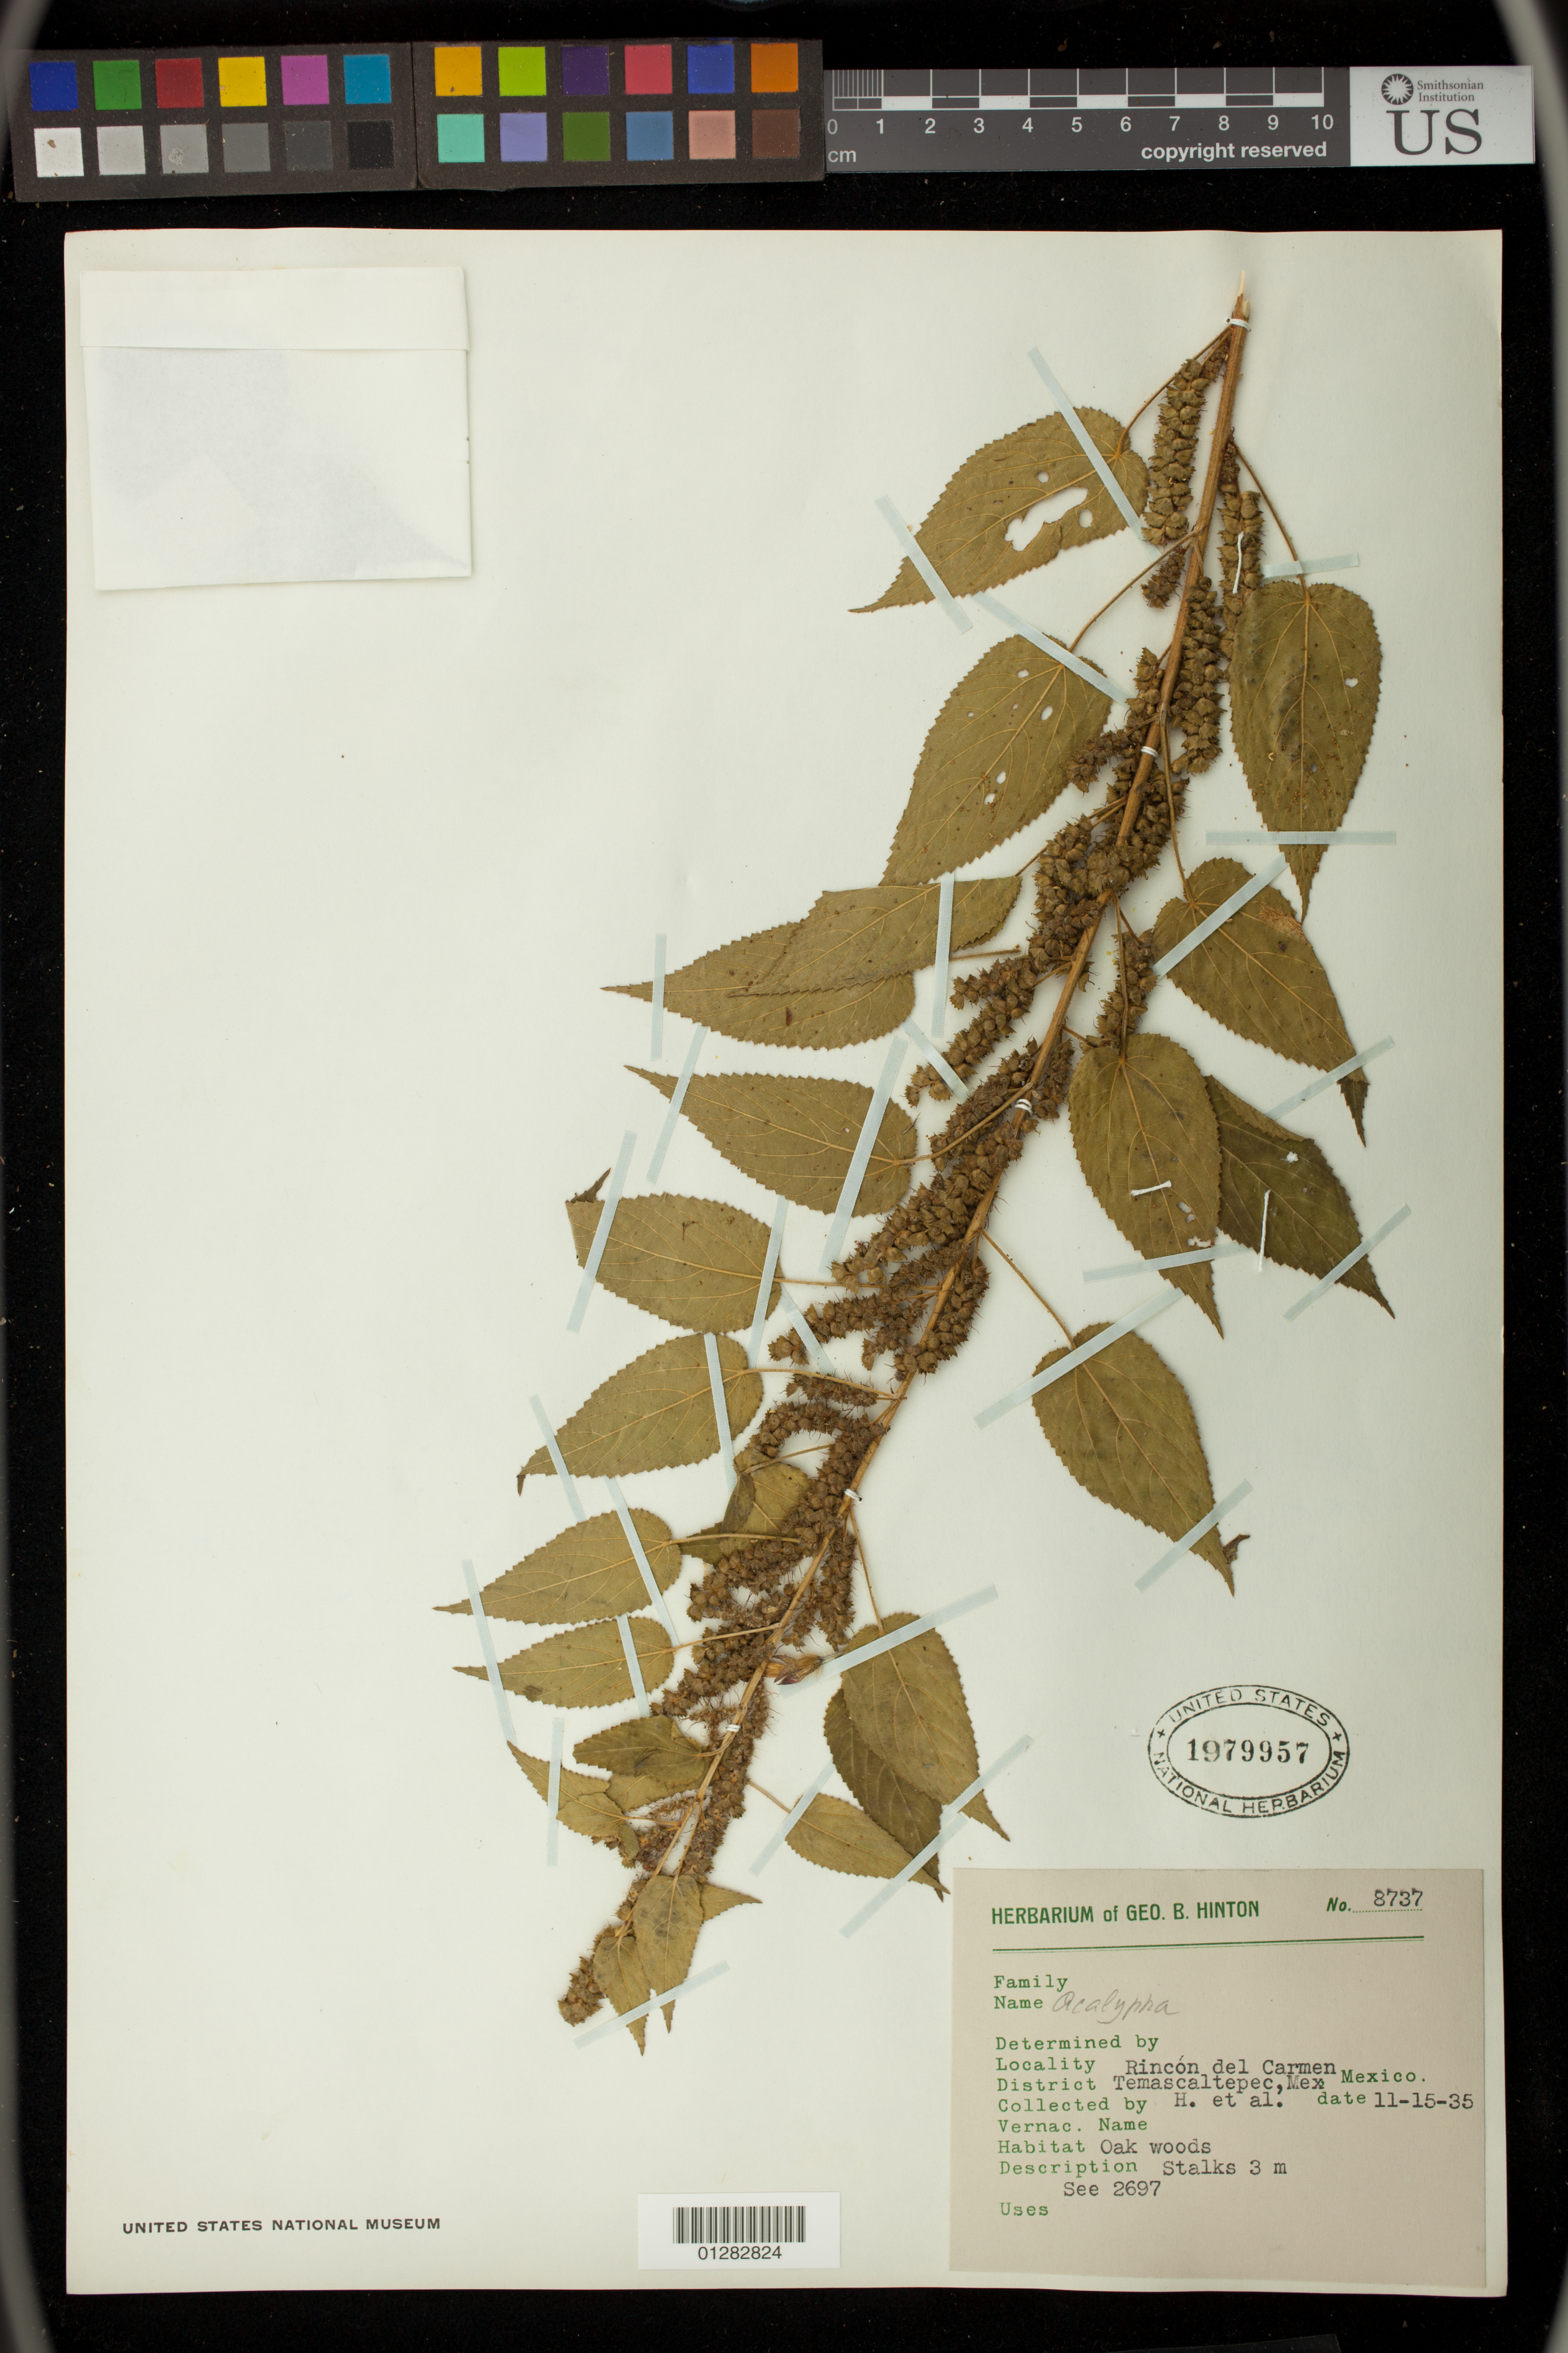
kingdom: Plantae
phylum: Tracheophyta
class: Magnoliopsida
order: Malpighiales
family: Euphorbiaceae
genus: Acalypha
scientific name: Acalypha sp.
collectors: G. B. Hinton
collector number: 8737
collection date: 1935-11-15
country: Mexico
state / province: Mexico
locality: Rincon del Carmen, Temascaltepec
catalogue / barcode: US 1979957